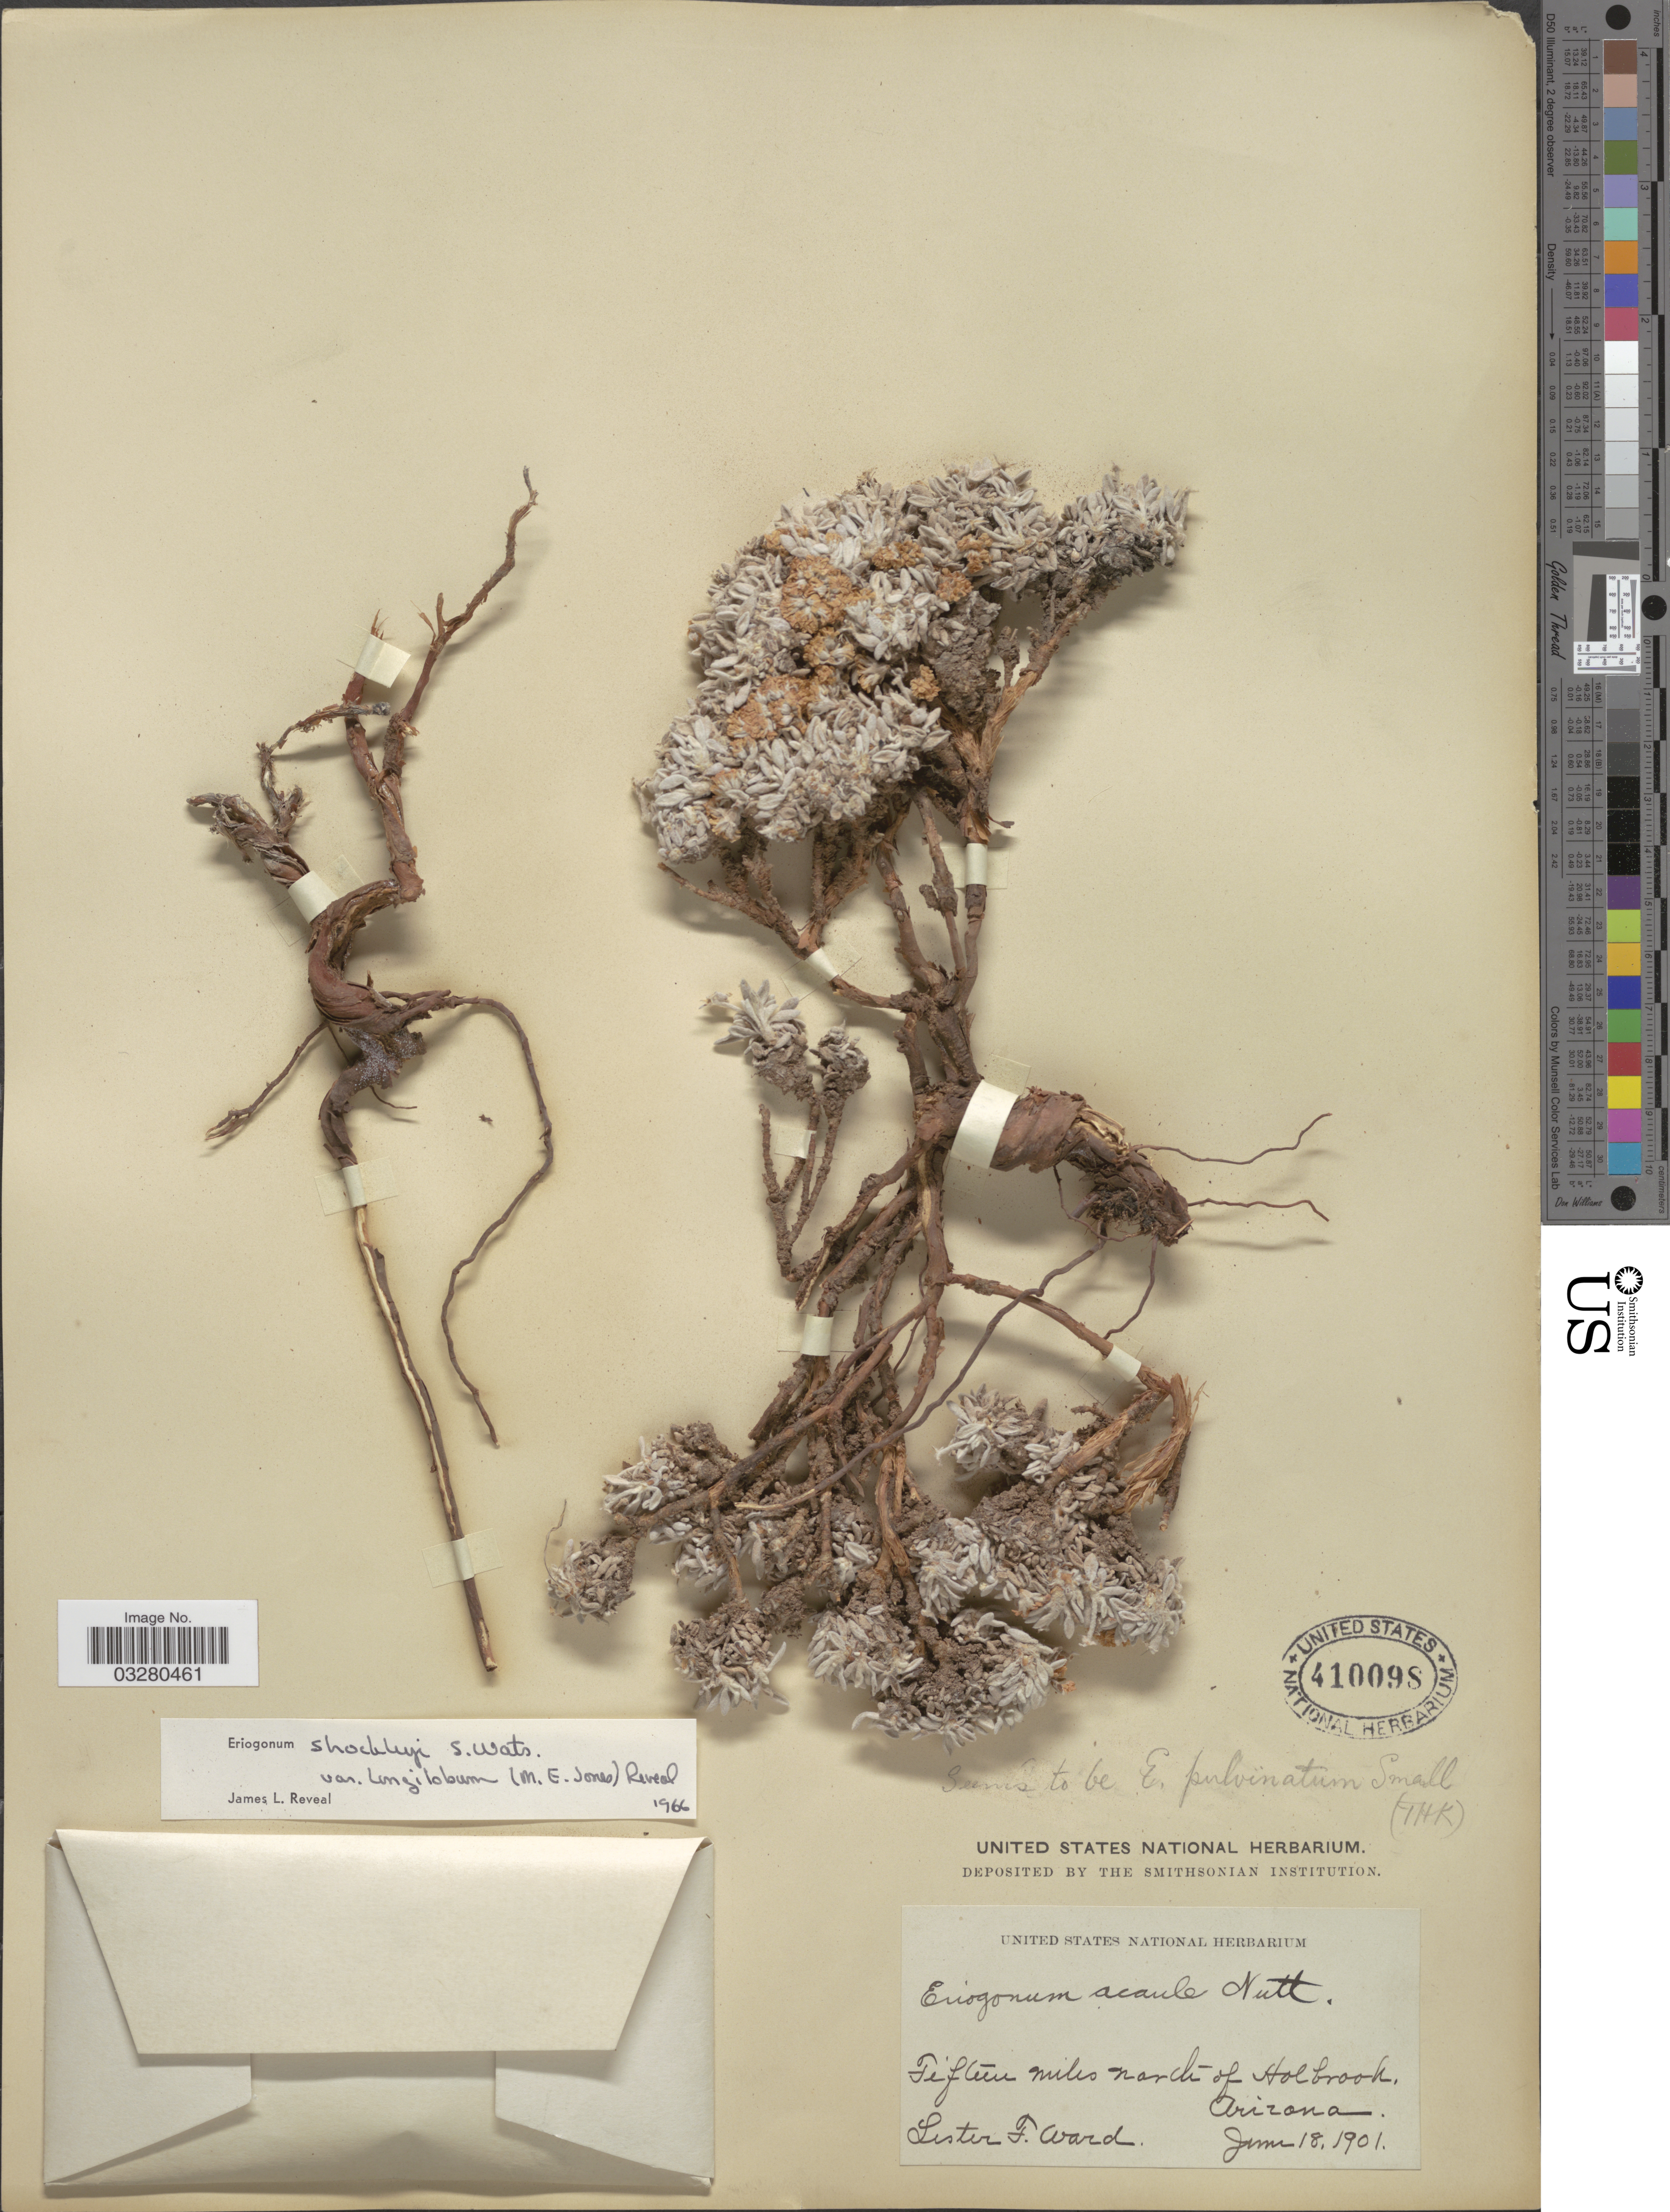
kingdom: Plantae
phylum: Tracheophyta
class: Magnoliopsida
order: Caryophyllales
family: Polygonaceae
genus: Eriogonum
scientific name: Eriogonum shockleyi var. longilobum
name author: (M.E. Jones) Reveal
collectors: L. F. Ward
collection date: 1901-06-18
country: United States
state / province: Arizona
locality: Fifteen miles north of Holbrook.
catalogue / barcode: US 410098